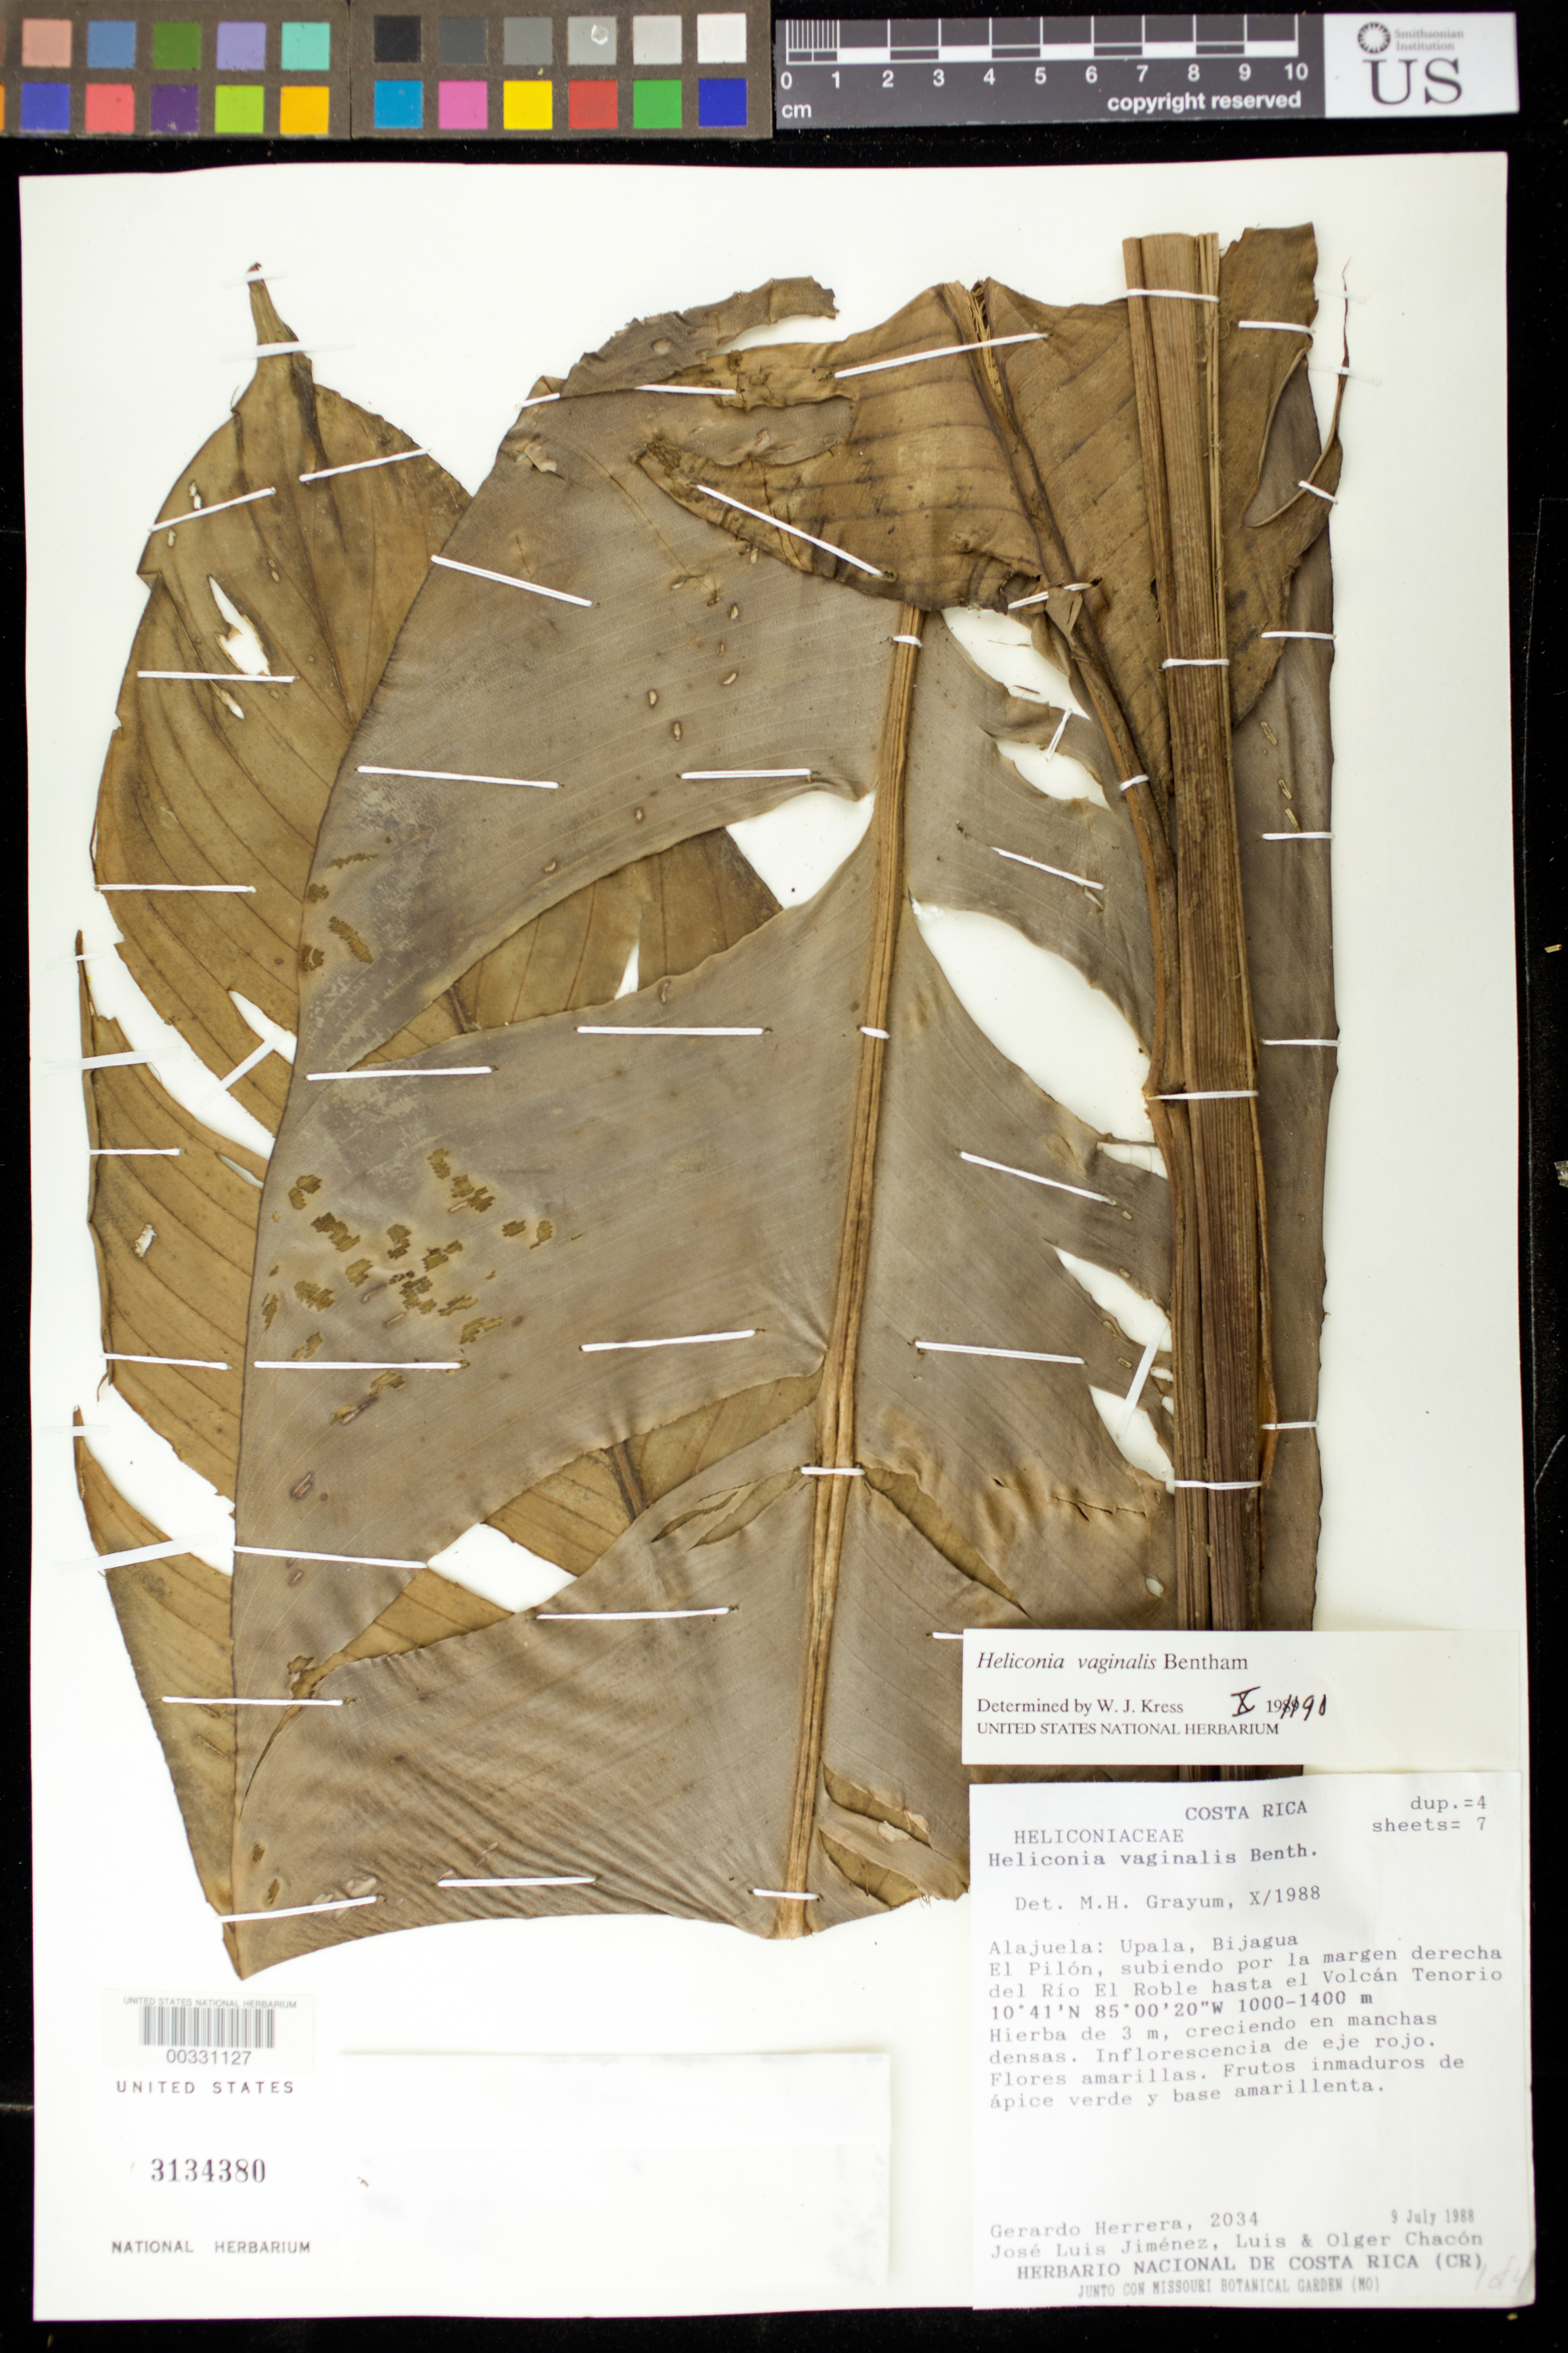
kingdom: Plantae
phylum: Tracheophyta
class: Liliopsida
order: Zingiberales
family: Heliconiaceae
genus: Heliconia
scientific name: Heliconia vaginalis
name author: Benth.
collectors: G. Herrera Ch., J. L. Jimenez, L. Chacon & O. Chacon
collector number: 2034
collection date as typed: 09 Jul 1988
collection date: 1988-07-09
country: Costa Rica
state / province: Alajuela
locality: Upala, Bijagua, El Pilon, ... by right bank of Rio El Roble up to Volcan Tenorio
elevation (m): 1000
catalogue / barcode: US 3134380